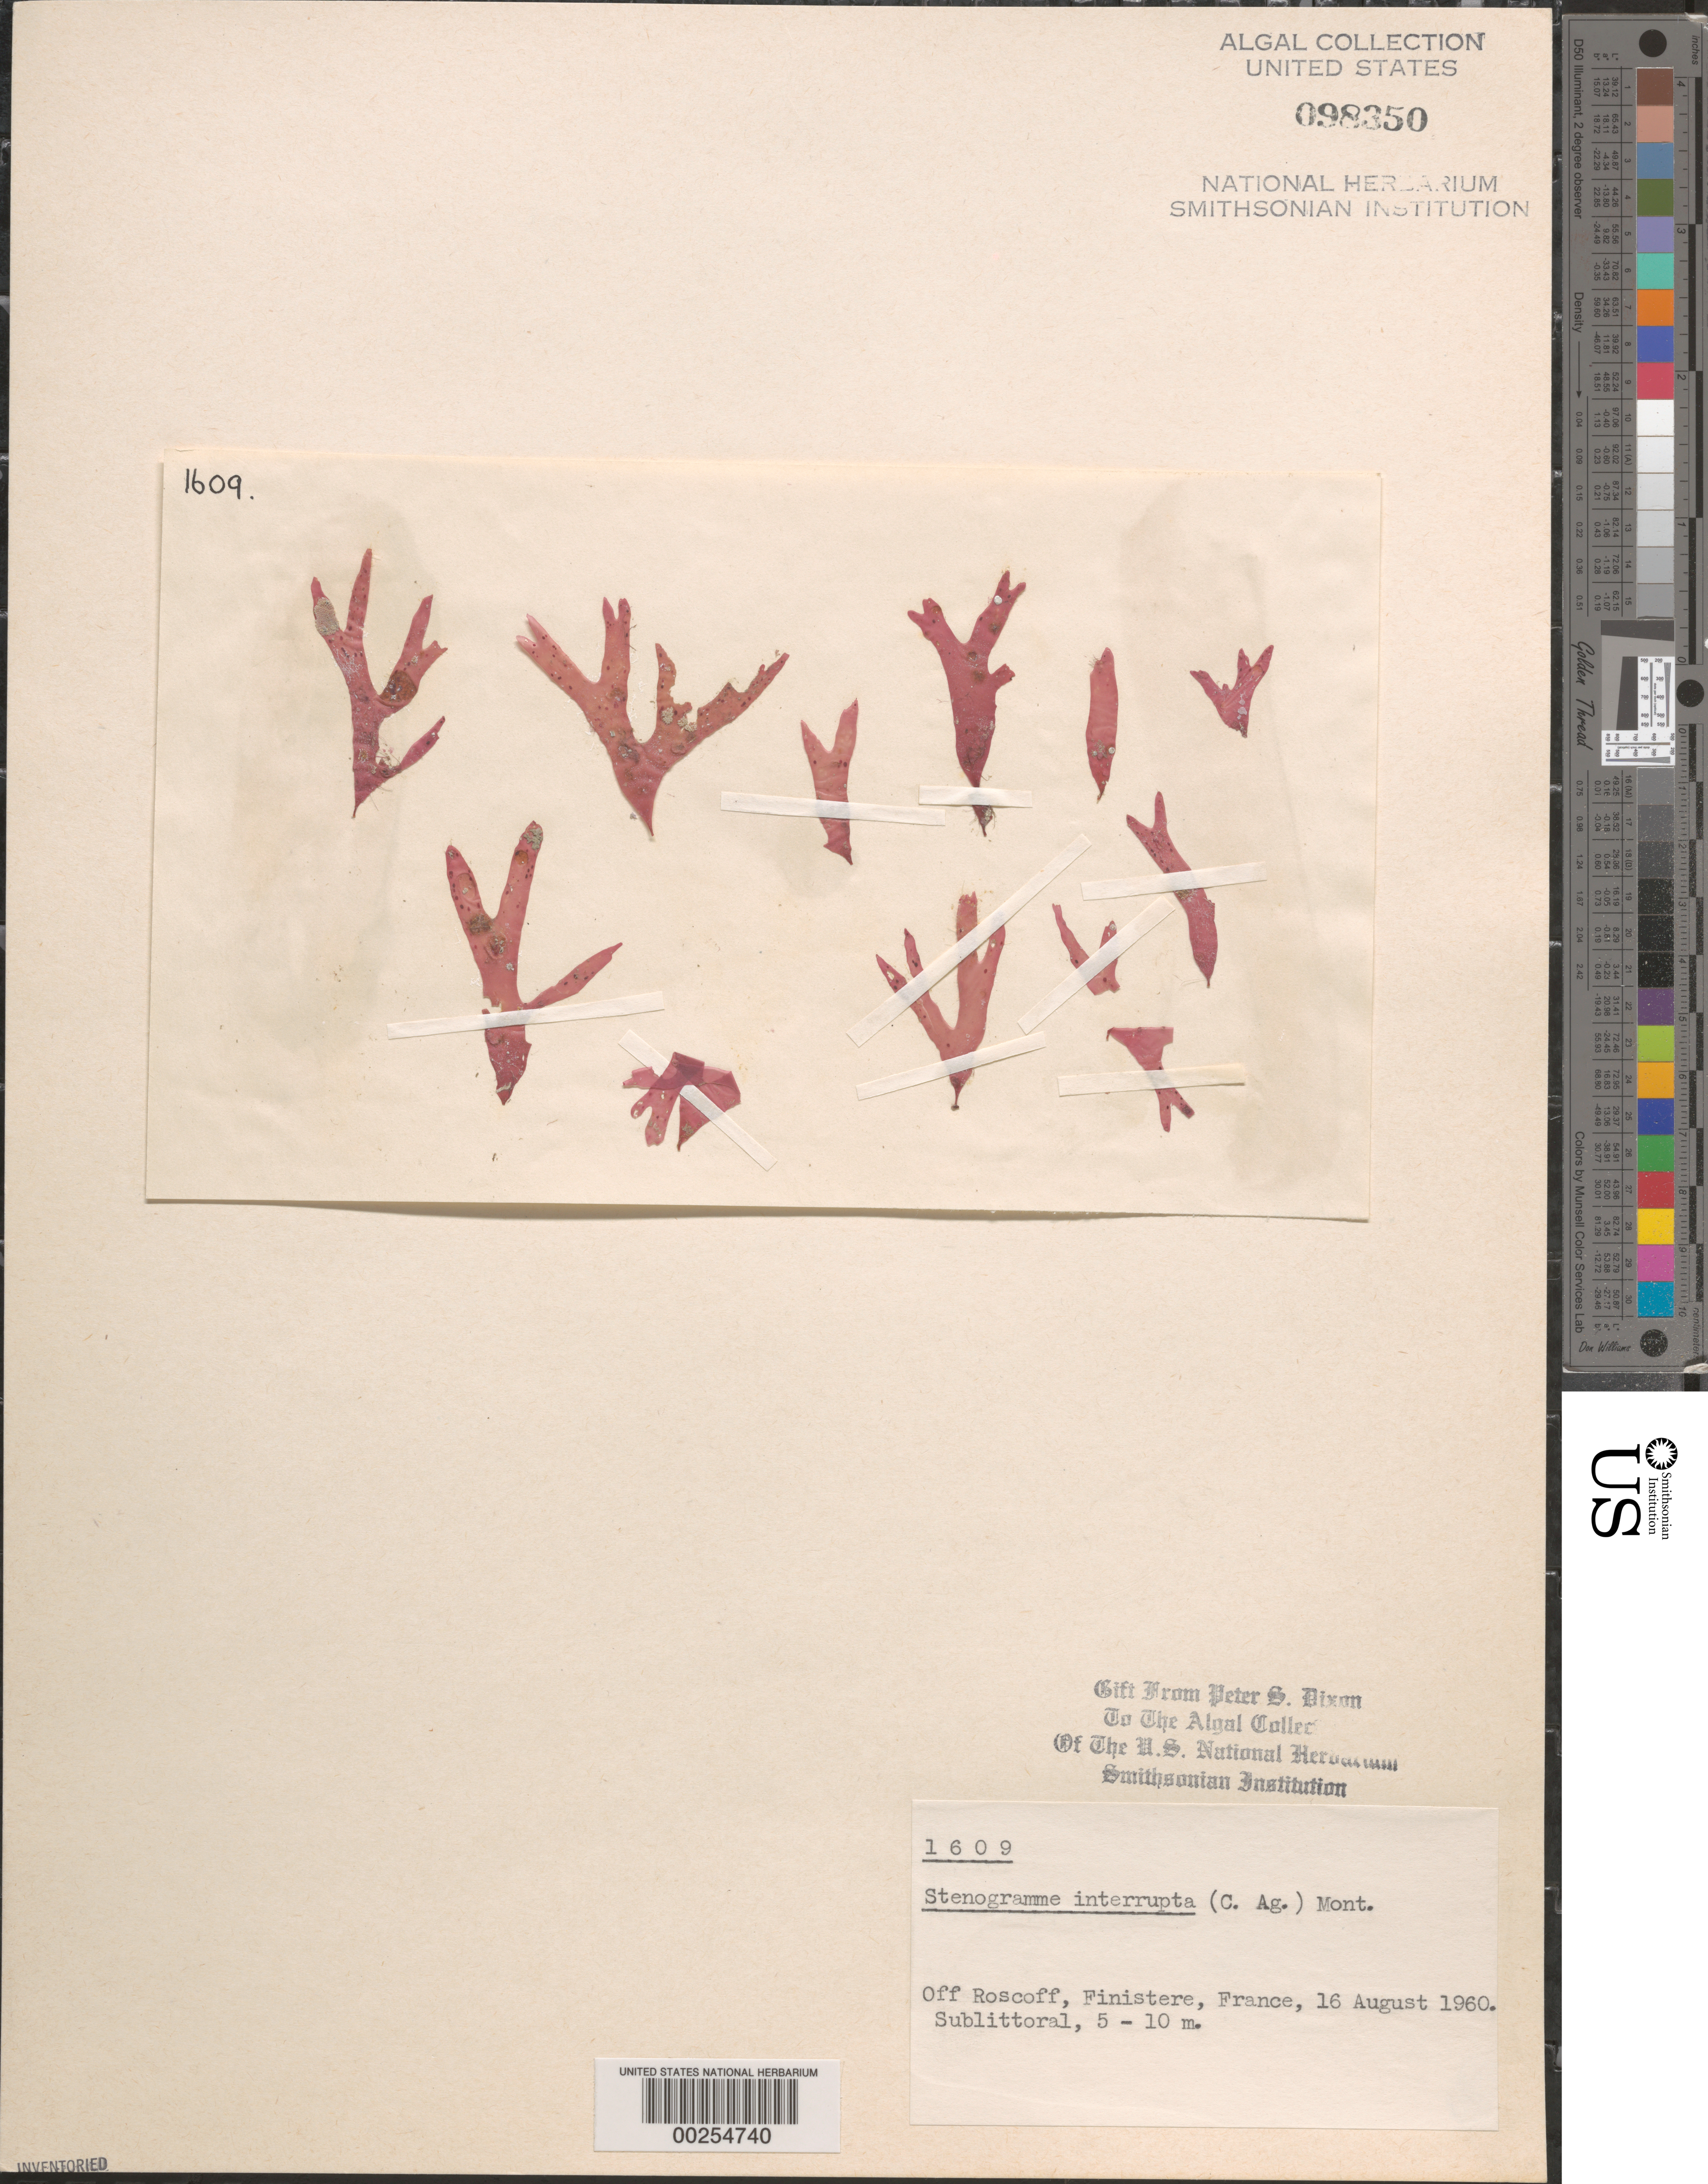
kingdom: Plantae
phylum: Rhodophyta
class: Florideophyceae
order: Gigartinales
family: Phyllophoraceae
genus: Stenogramma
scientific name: Stenogramma interruptum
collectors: P. S. Dixon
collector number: PSD 1609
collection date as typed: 16 Aug 1960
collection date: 1960-08-16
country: France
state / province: Bretagne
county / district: Finistère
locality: Off Roscoff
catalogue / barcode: US 98350